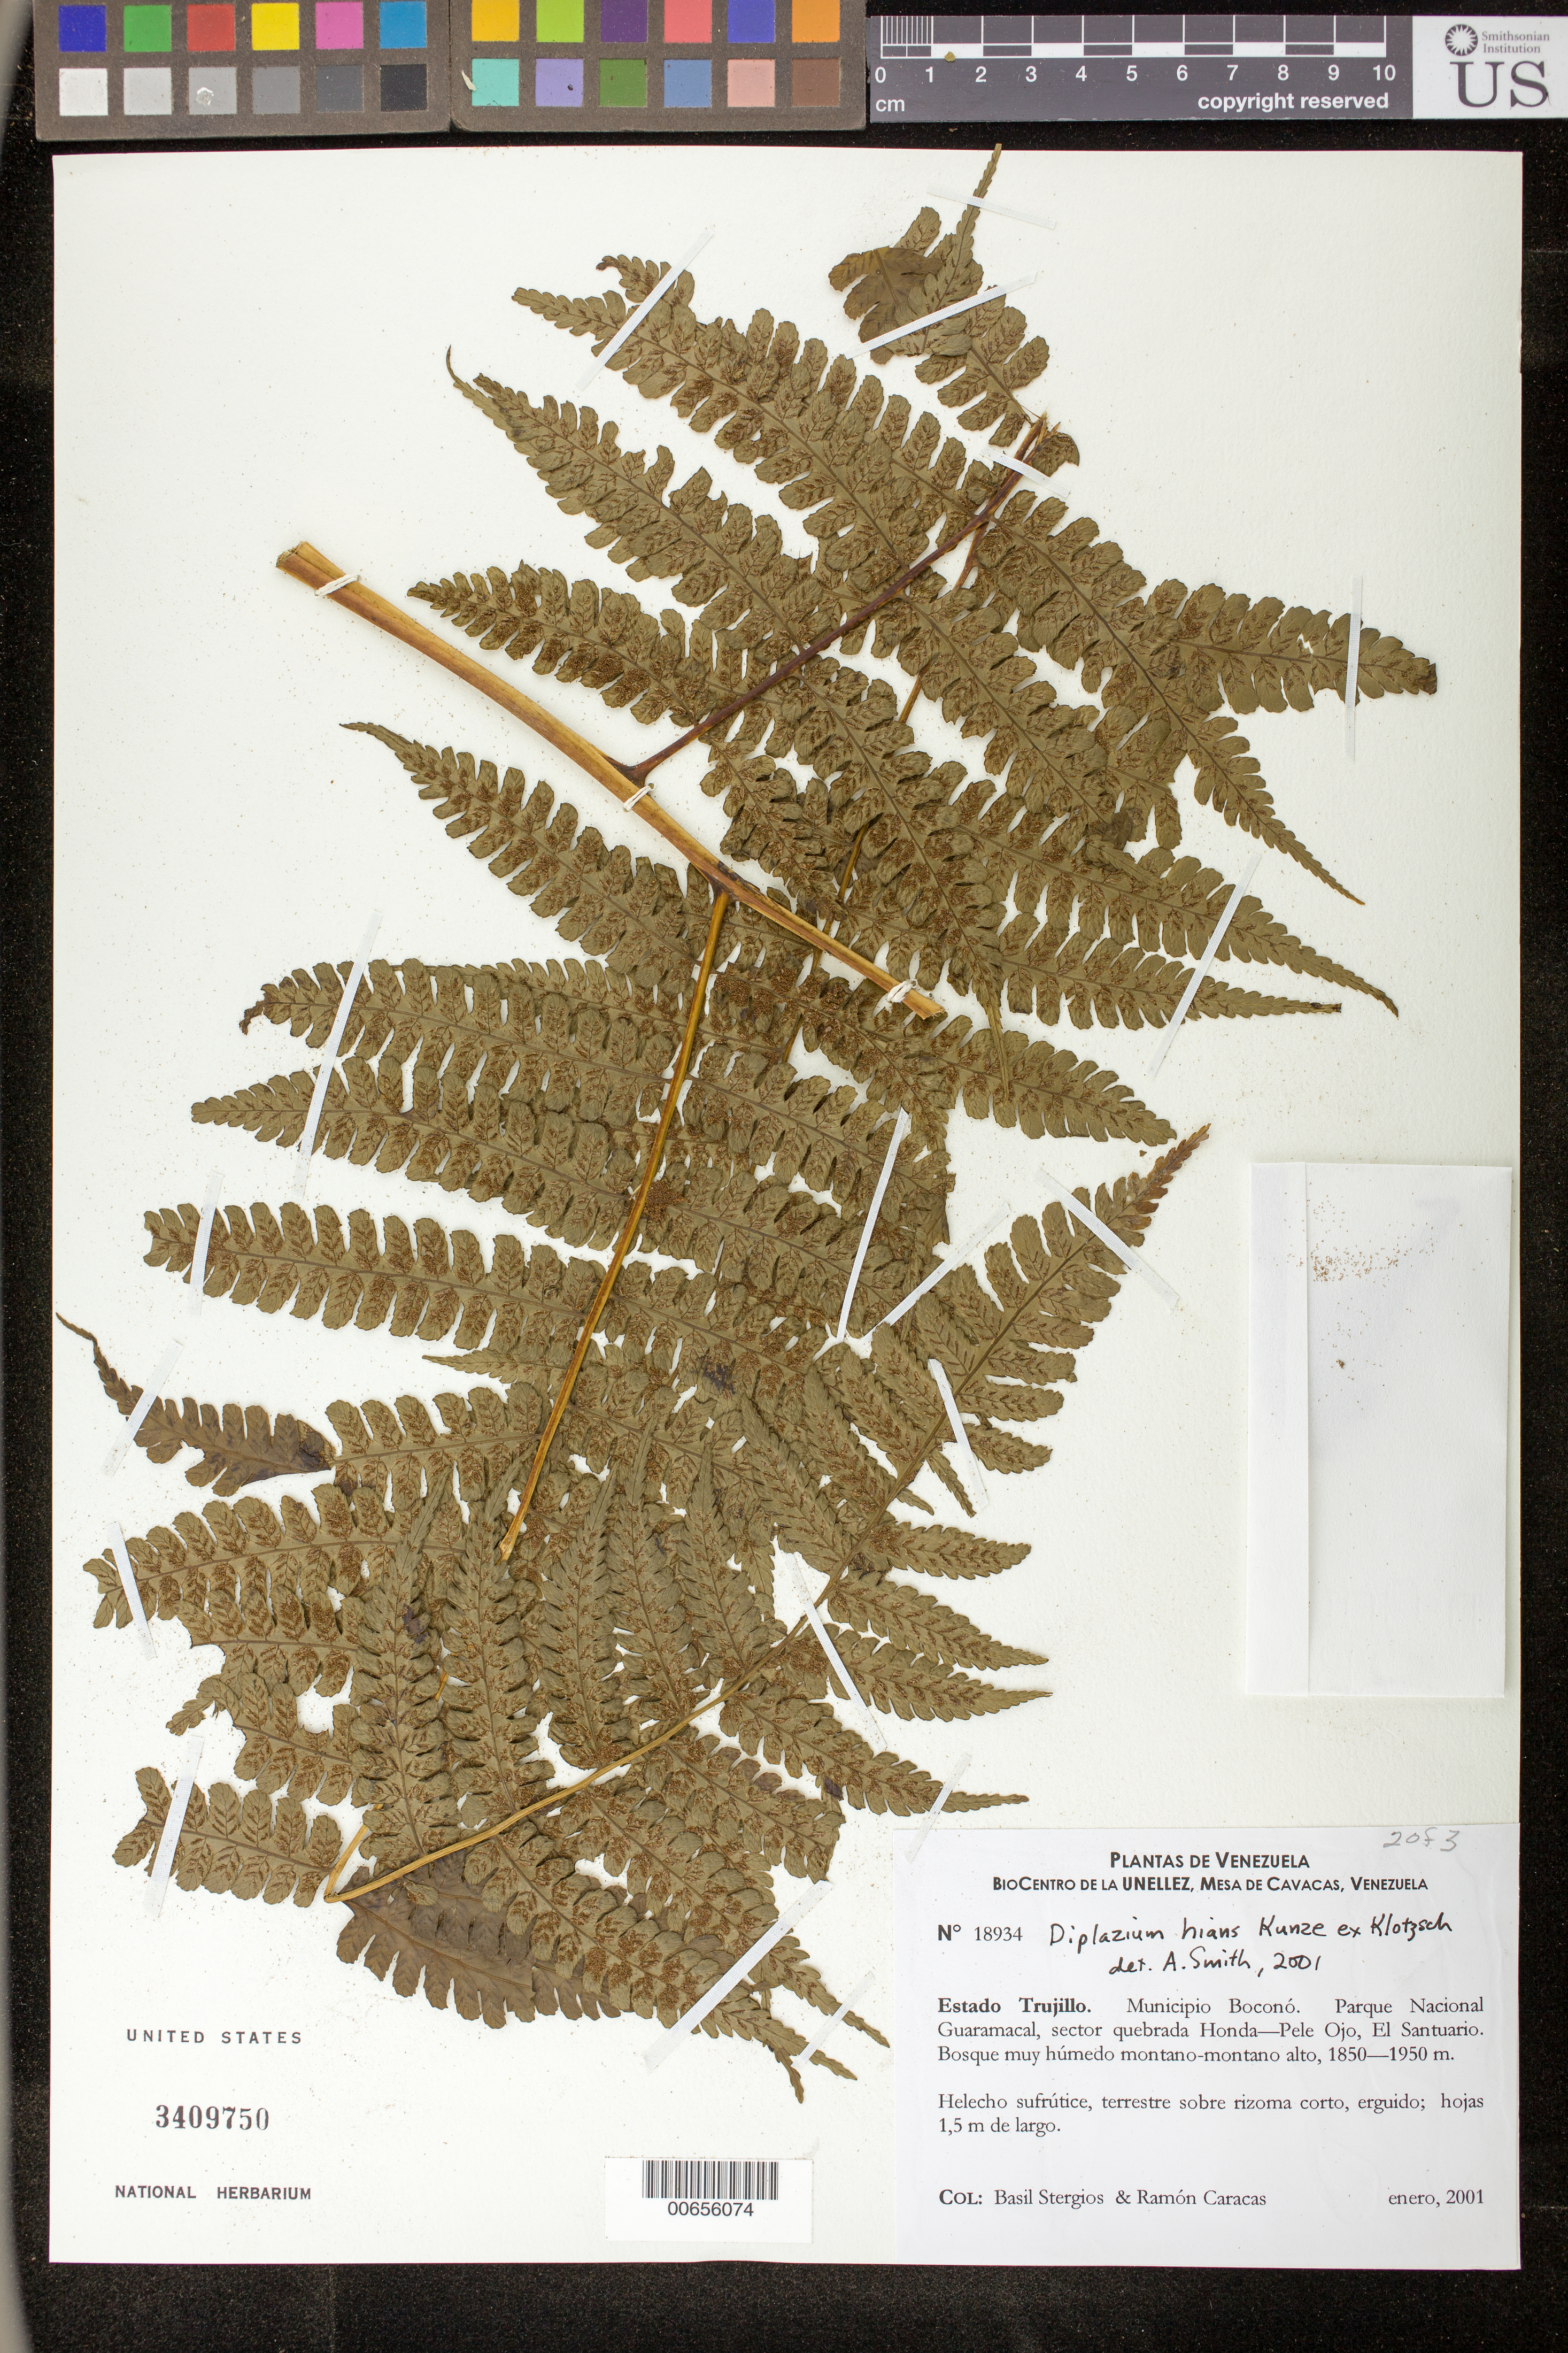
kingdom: Plantae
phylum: Tracheophyta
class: Polypodiopsida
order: Polypodiales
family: Athyriaceae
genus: Diplazium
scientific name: Diplazium hians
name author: Kunze ex Klotzsch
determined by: Smith, Alan R., (UC)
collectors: B. G. Stergios & R. Caracas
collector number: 18934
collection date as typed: Jan 2001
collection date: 2001-01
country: Venezuela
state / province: Trujillo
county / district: Boconó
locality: Parque Nacional Guaramacal, sector quebrada Honda-Pele Ojo, El Santuario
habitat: Bosque muy húmedo montano-montano alto.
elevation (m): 1850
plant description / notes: PORT, UC, US, VEN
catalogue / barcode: US 3409750